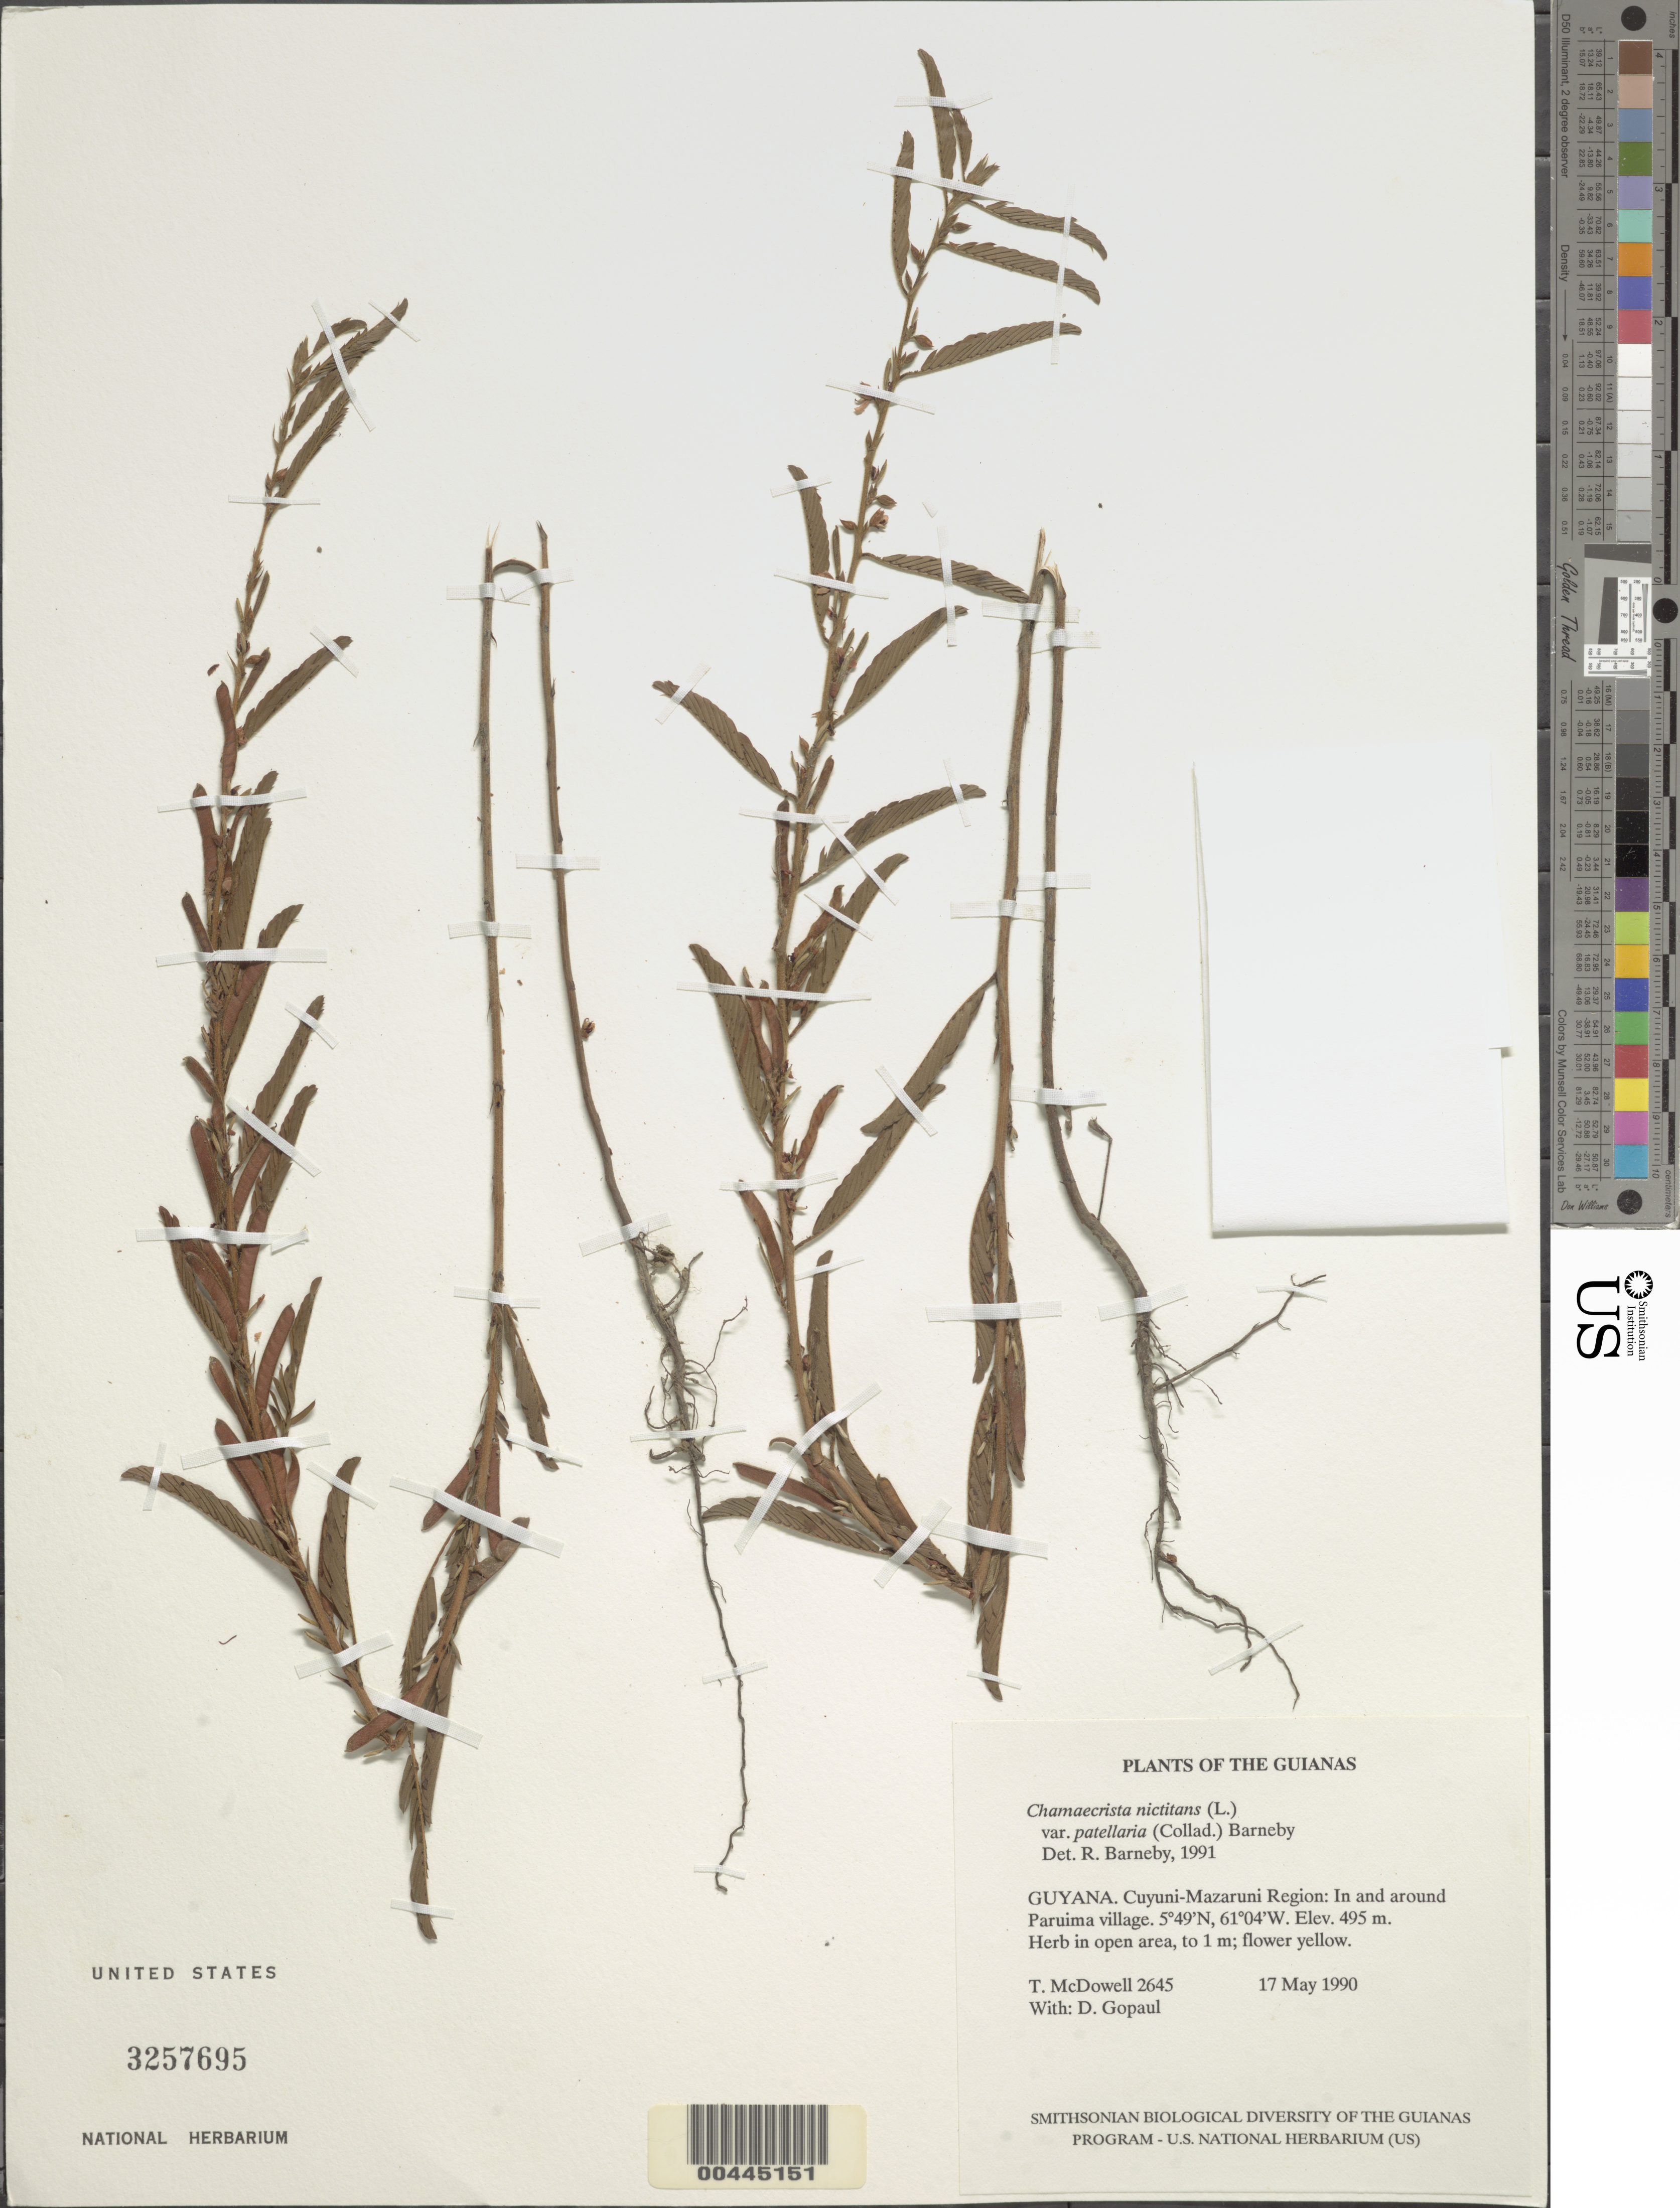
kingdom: Plantae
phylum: Tracheophyta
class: Magnoliopsida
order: Fabales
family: Fabaceae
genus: Chamaecrista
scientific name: Chamaecrista patellaria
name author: (Collad.) Greene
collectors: T. Mcdowell & D. Gopaul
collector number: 2645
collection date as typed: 17 May 1990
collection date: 1990-05-17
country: Guyana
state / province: Cuyuni-mazaruni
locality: Paruima village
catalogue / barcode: US 3257695